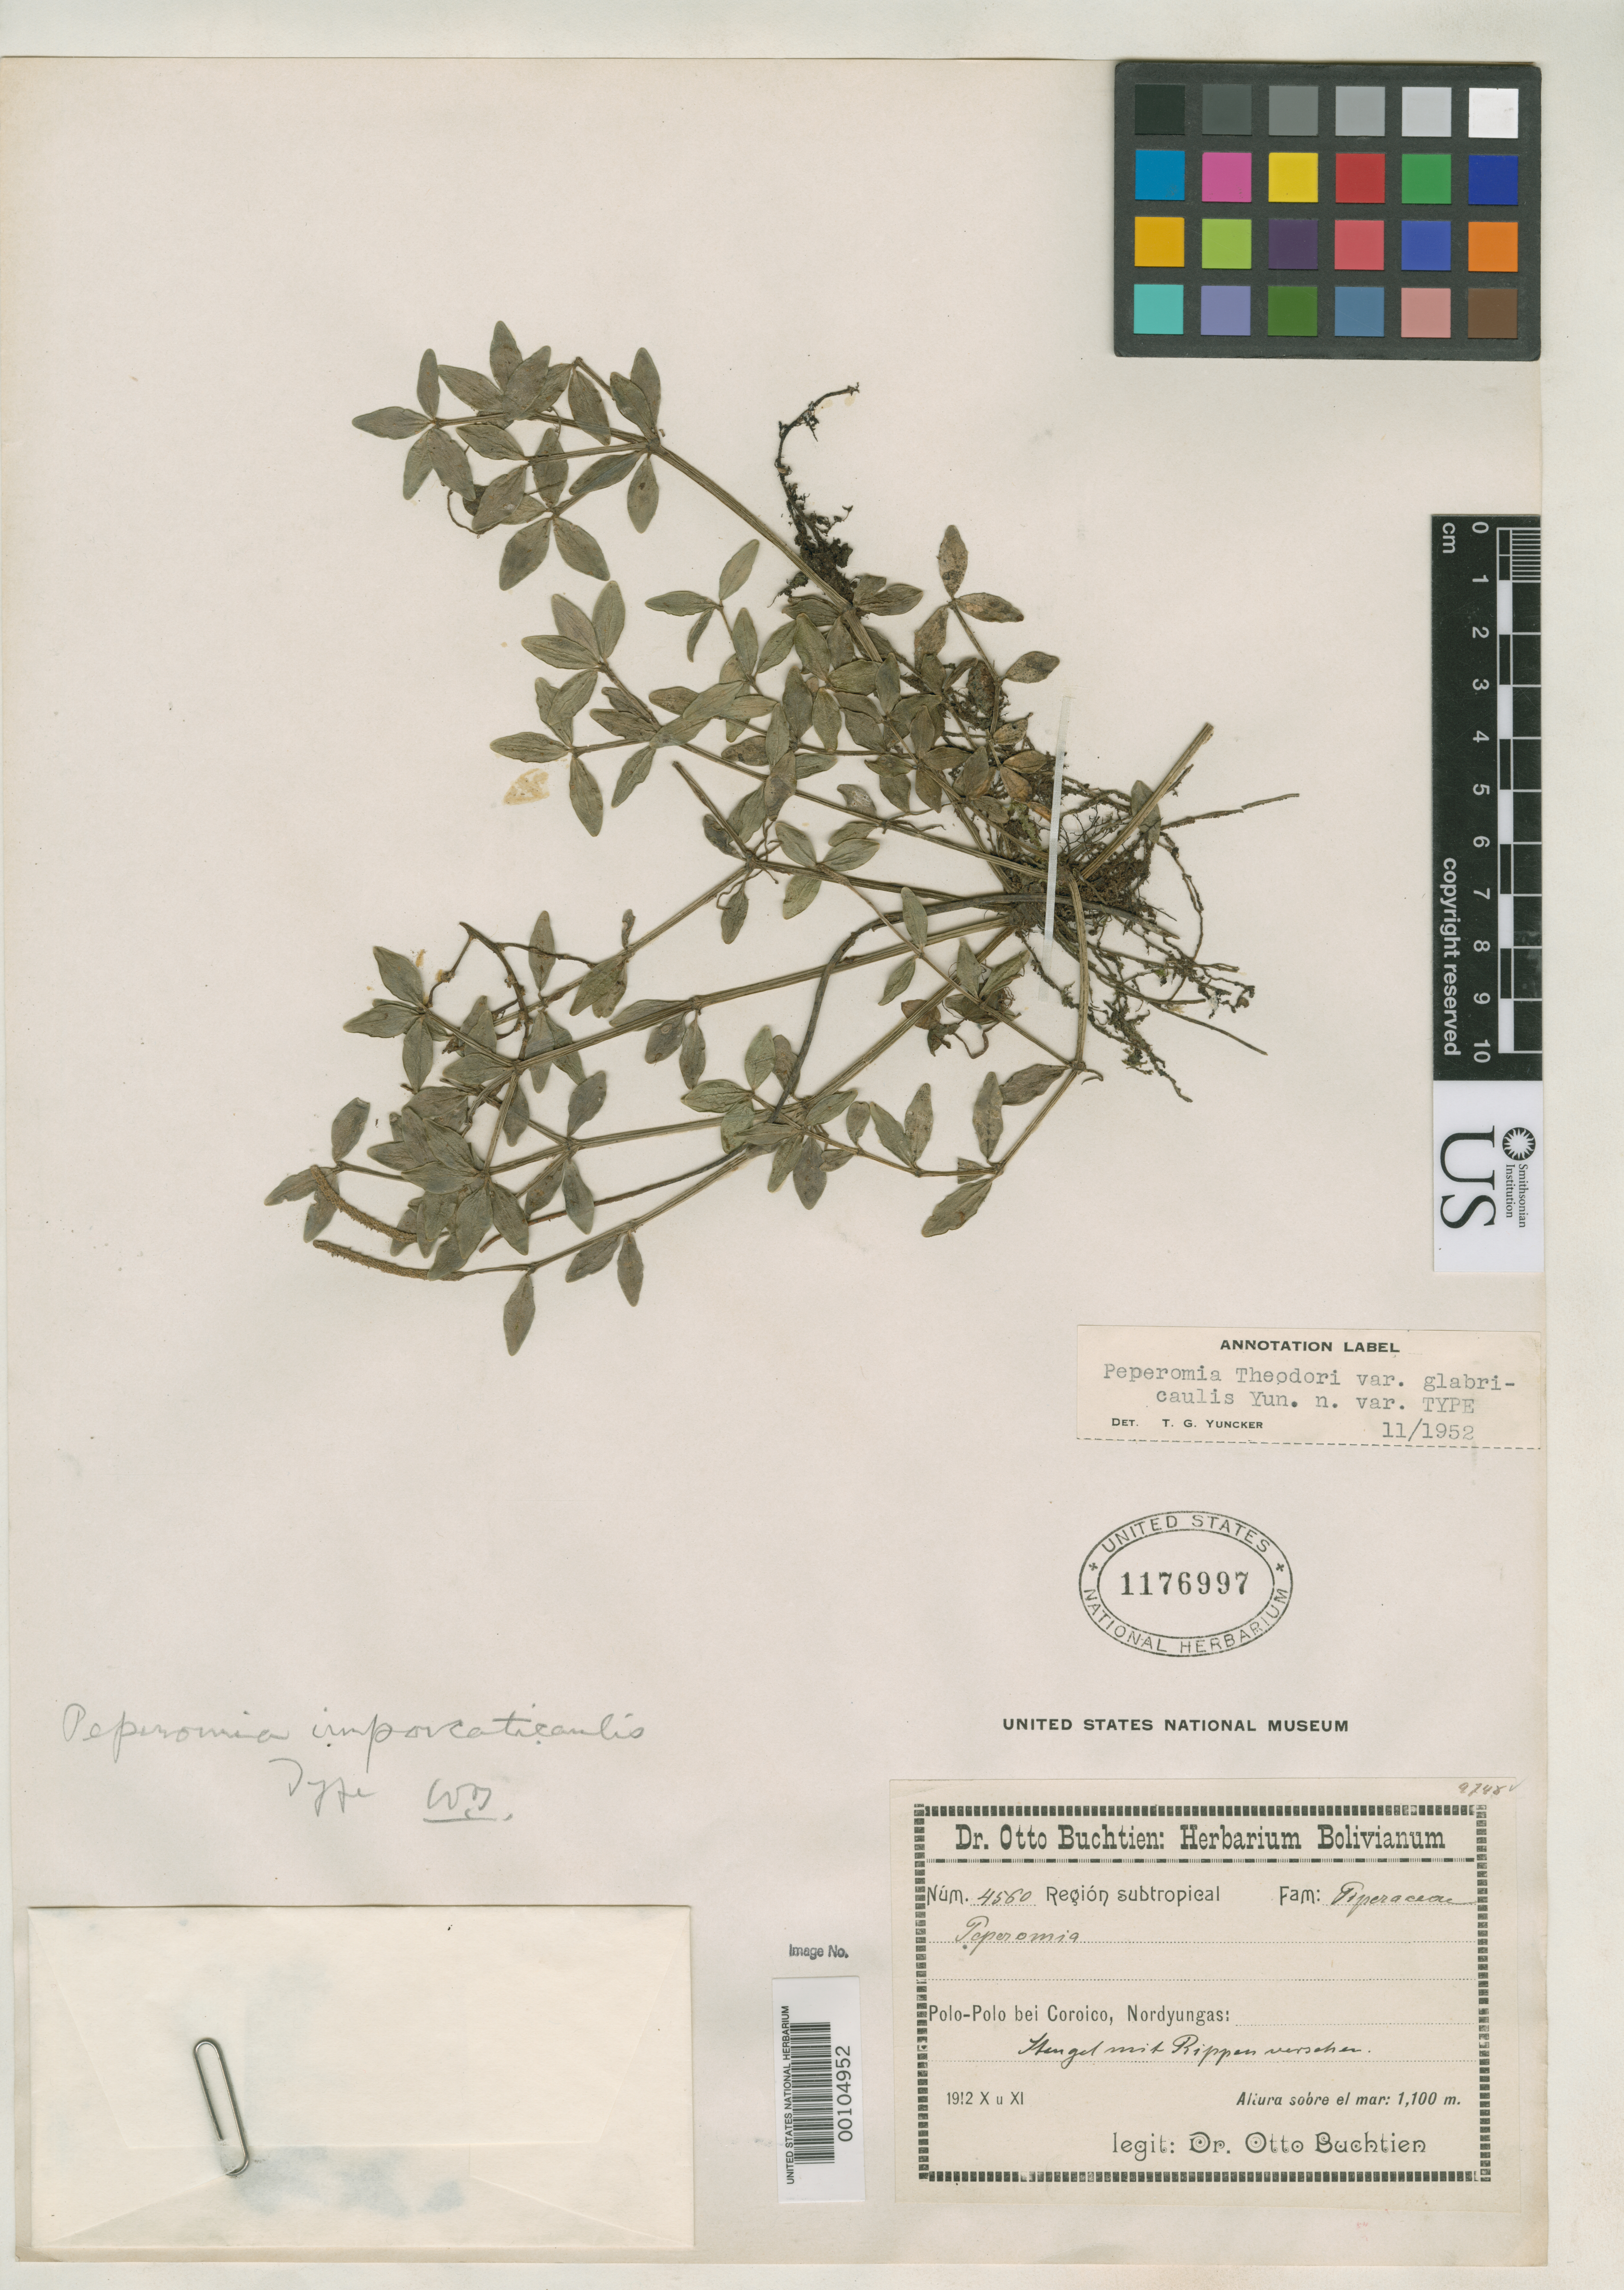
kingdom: Plantae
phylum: Tracheophyta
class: Magnoliopsida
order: Piperales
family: Piperaceae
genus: Peperomia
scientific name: Peperomia theodori var. glabricaulis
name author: Yunck.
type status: Holotype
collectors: O. Buchtien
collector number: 4560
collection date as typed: Oct 1912 to -- Nov 1912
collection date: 1912-10/1912-11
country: Bolivia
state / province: La Paz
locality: Polo-Polo near Coroico.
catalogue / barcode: US 1176997